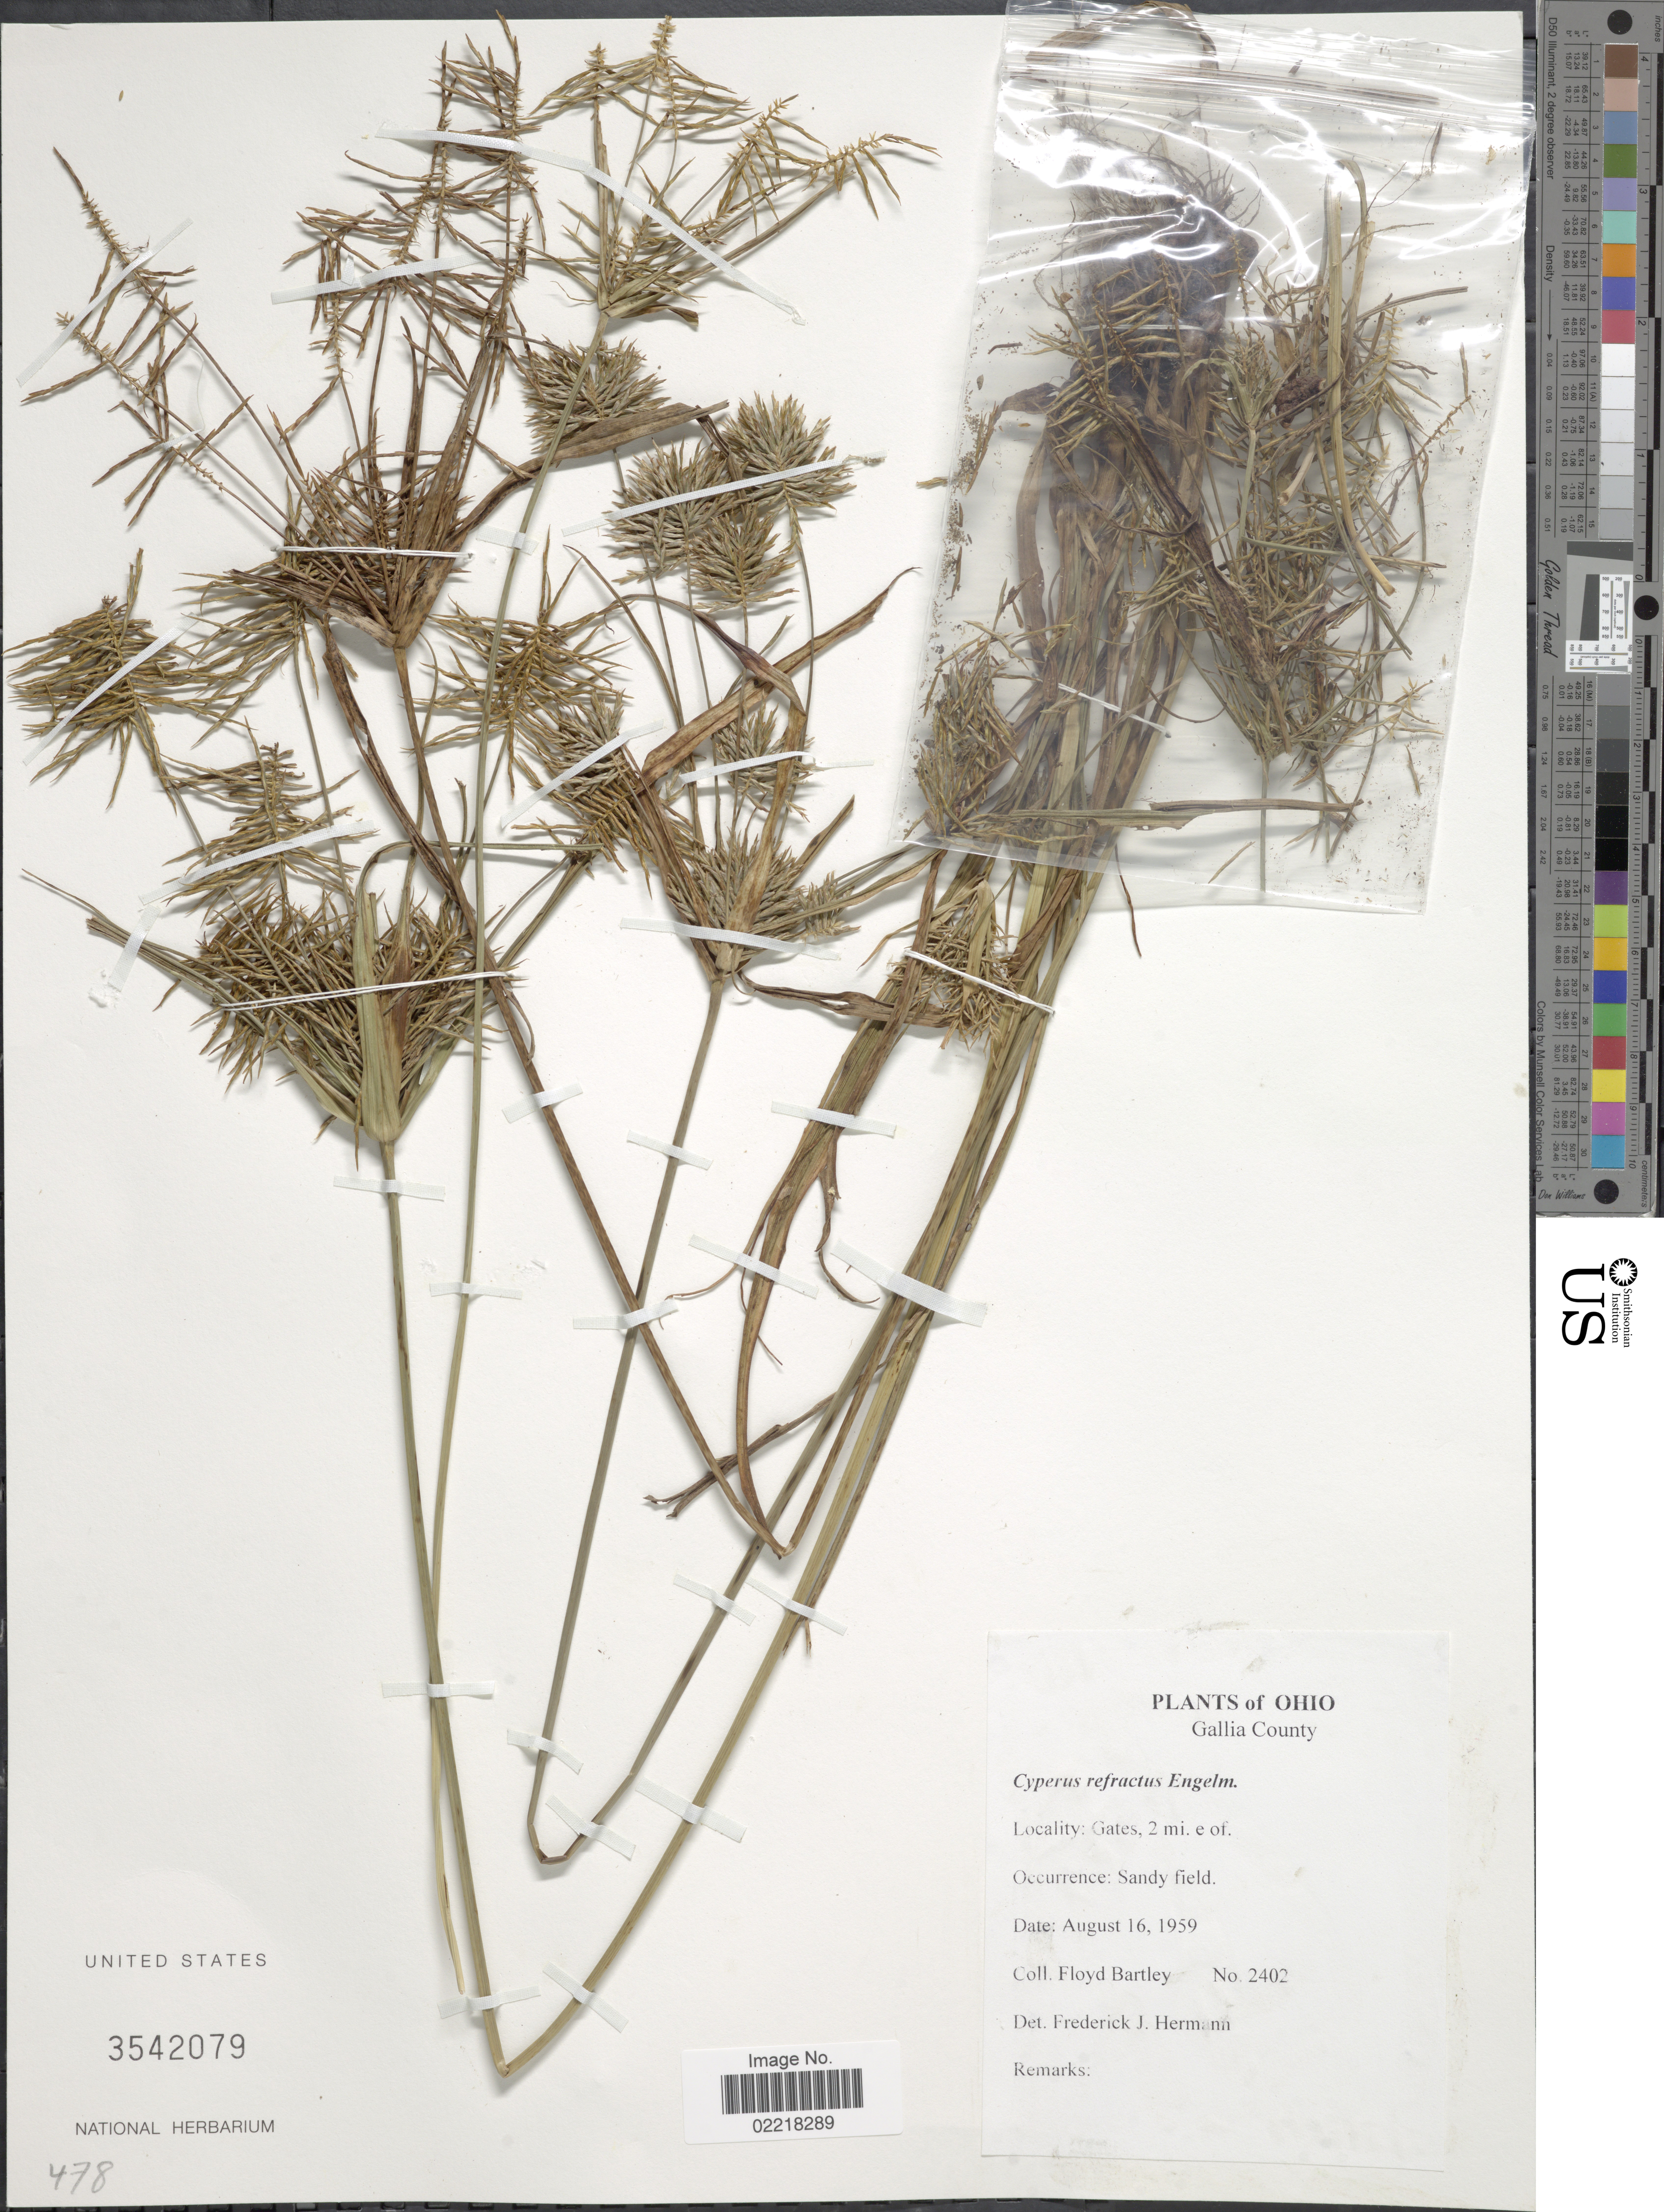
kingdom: Plantae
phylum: Tracheophyta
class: Liliopsida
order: Poales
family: Cyperaceae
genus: Cyperus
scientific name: Cyperus refractus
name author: Engelm. ex Boeckeler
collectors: F. Bartley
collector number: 2402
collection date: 1959-08-16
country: United States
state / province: Ohio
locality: Gallia County, Gates, 2 mi e. of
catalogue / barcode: US 3542079